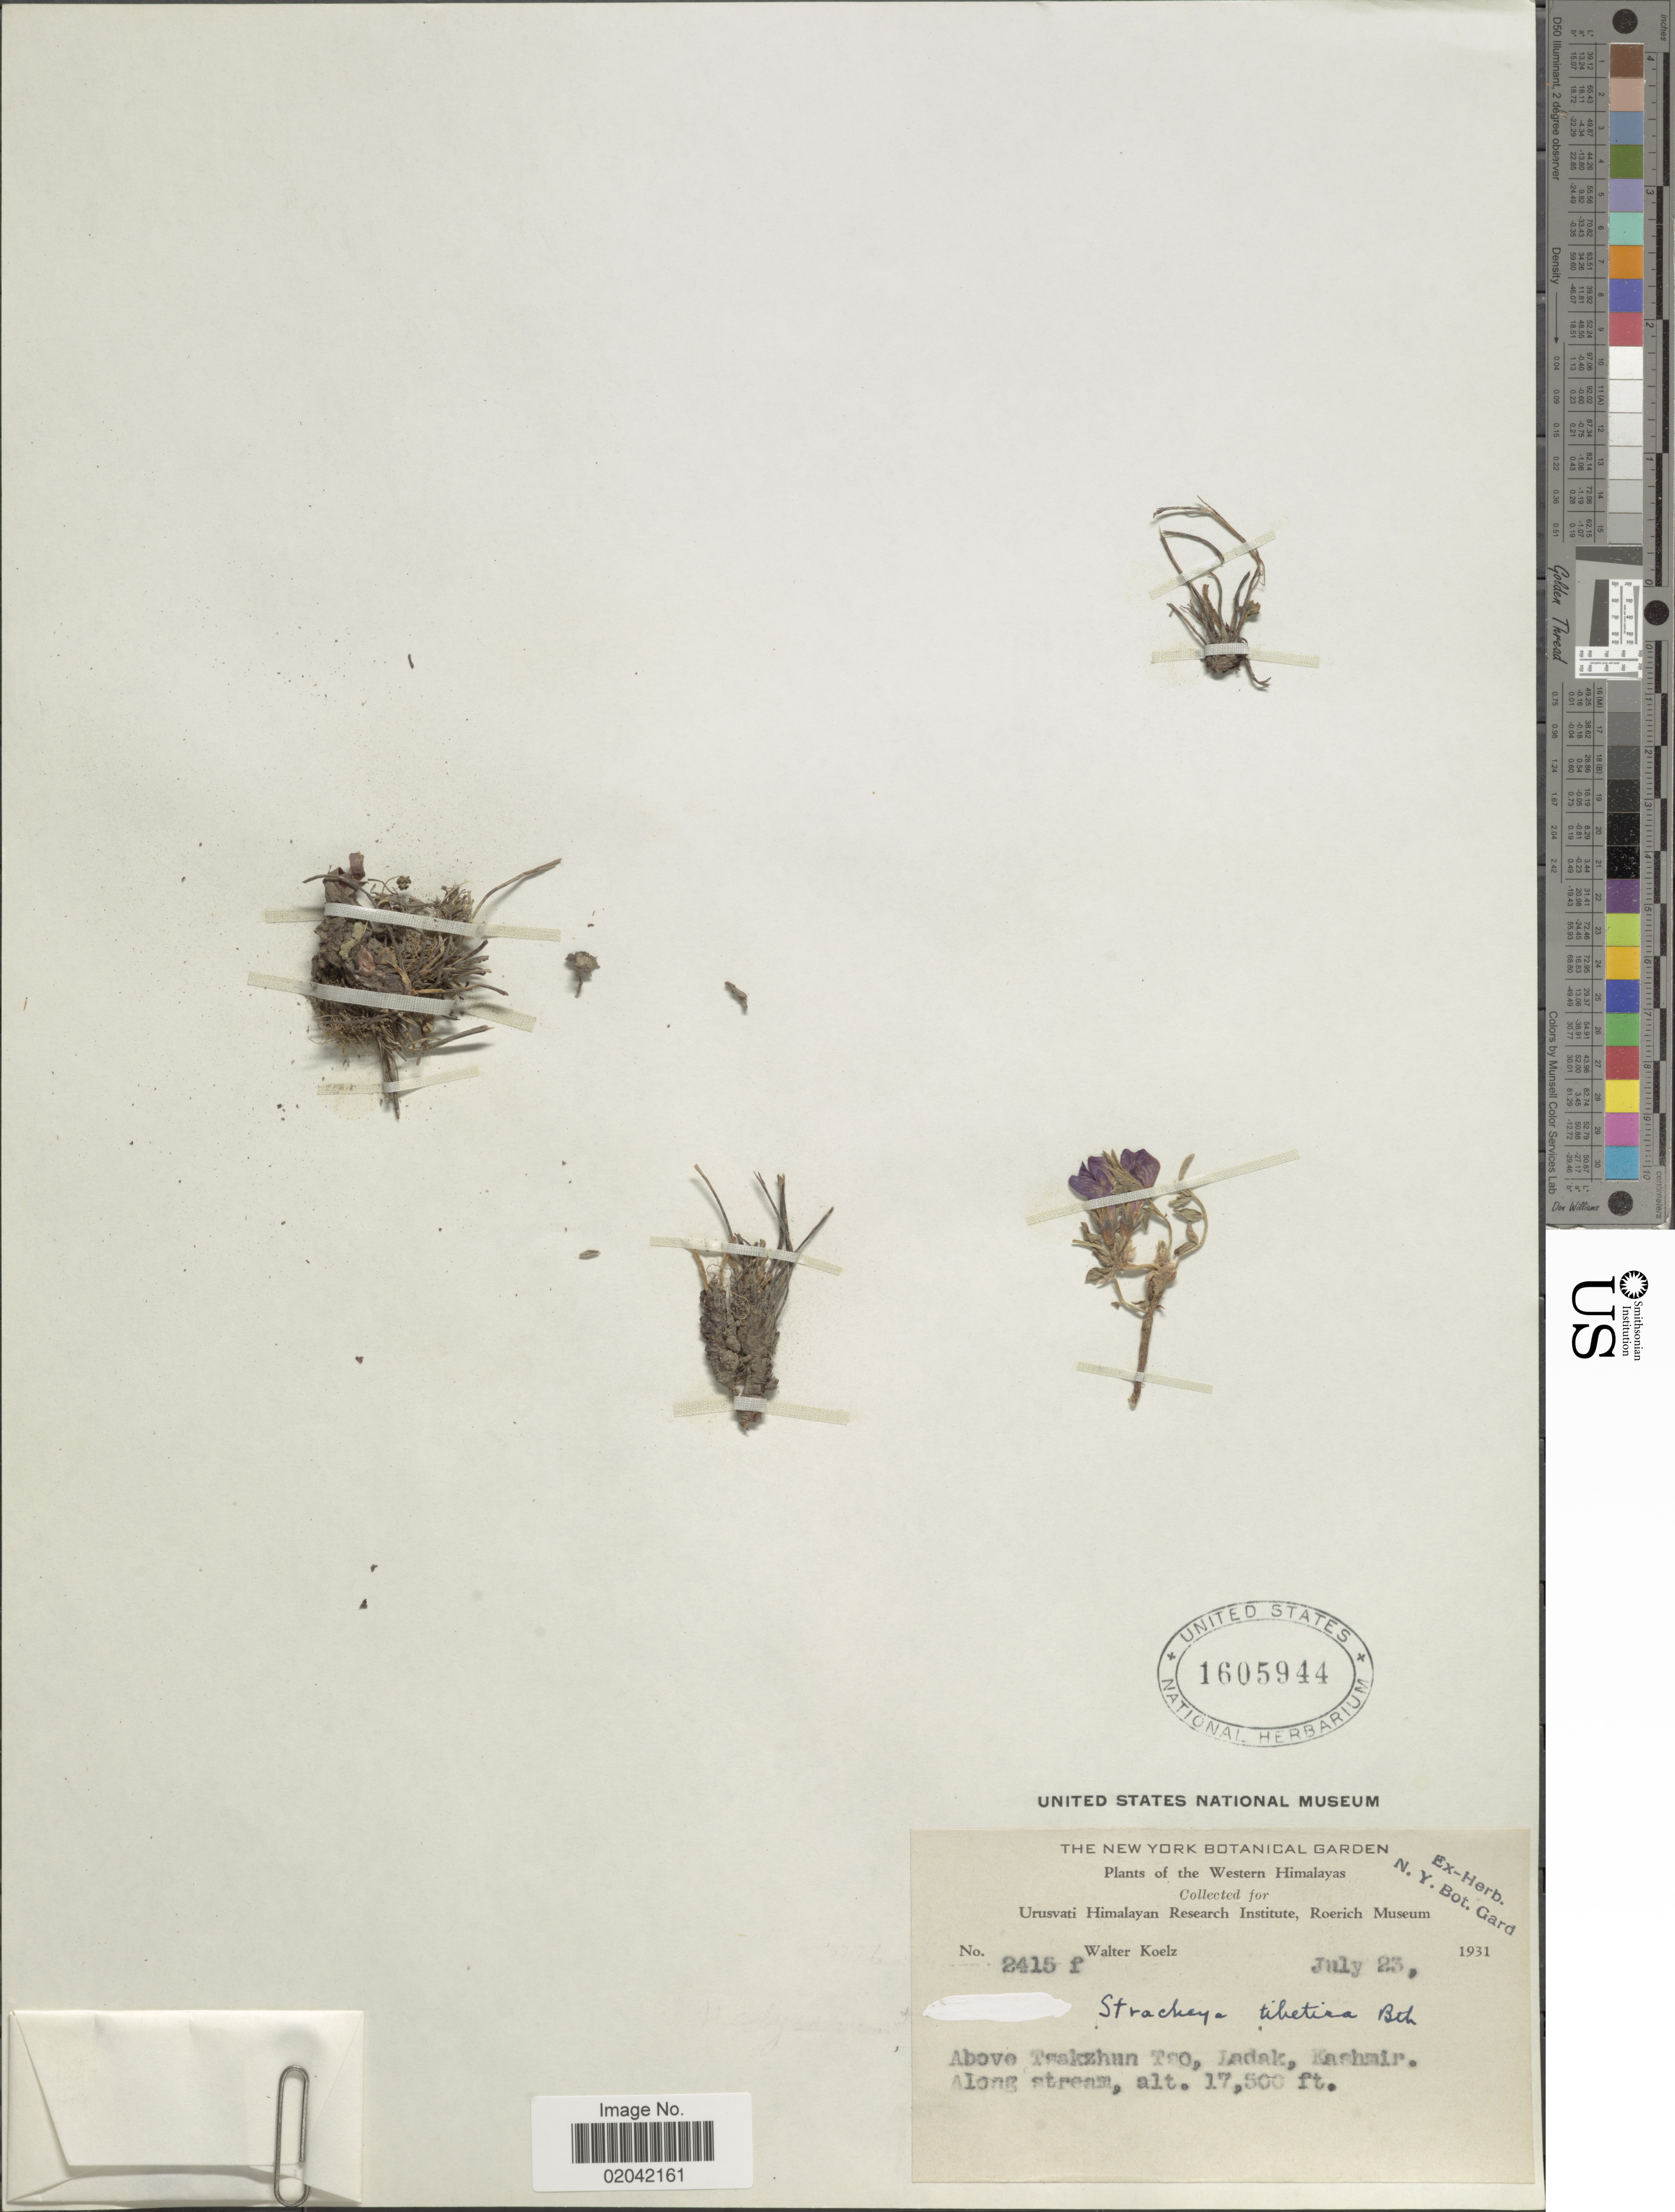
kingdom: Plantae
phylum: Tracheophyta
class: Magnoliopsida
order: Fabales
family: Fabaceae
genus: Hedysarum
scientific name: Hedysarum tibeticum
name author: (Benth.) B.H.Choi & H. Ohashi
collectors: W. N. Koelz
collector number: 2415f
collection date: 1931-07-23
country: India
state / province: Ladakh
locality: Western Himalayas. Above Tsakzhun Tso, Ladak, Kashmir.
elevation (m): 5334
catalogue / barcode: US 1605944